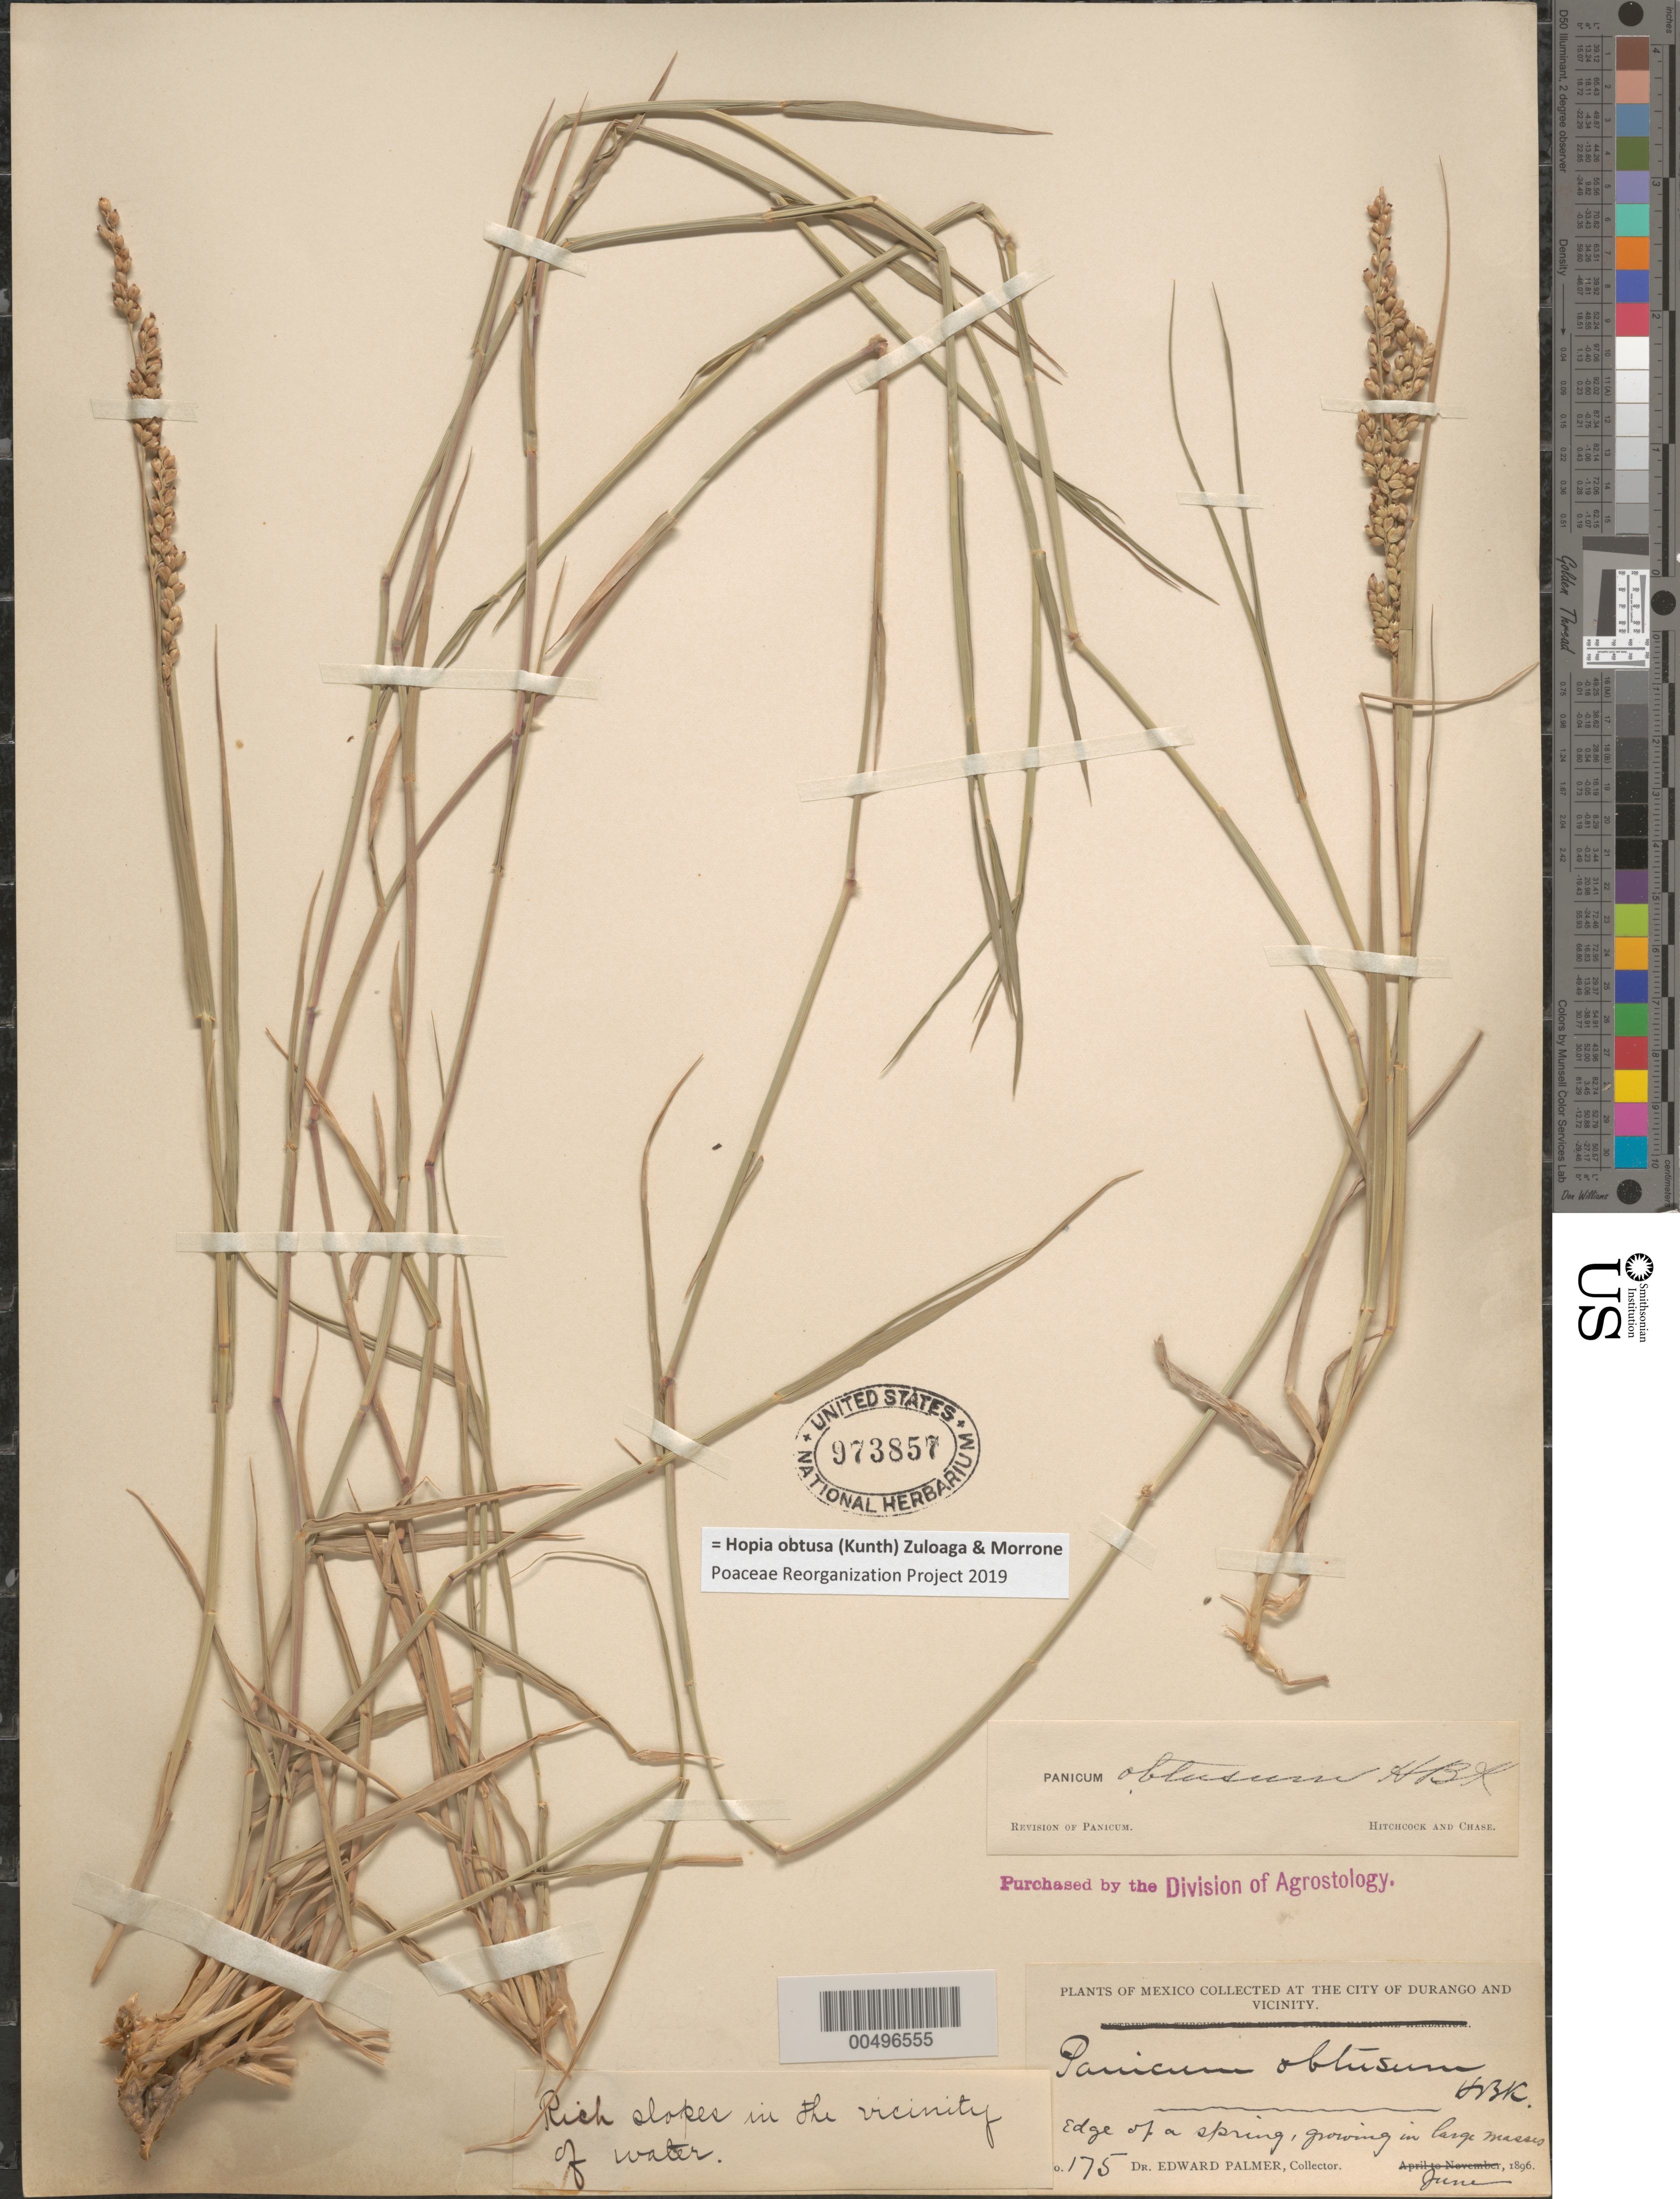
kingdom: Plantae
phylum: Tracheophyta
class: Liliopsida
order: Poales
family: Poaceae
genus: Panicum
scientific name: Panicum obtusum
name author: Kunth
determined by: Hitchcock, A. S.; Chase, [M.] A.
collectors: E. Palmer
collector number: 175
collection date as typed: Jun 1896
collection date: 1896-06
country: Mexico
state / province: Durango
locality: At the city of Durango & vicinity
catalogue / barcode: US 973857